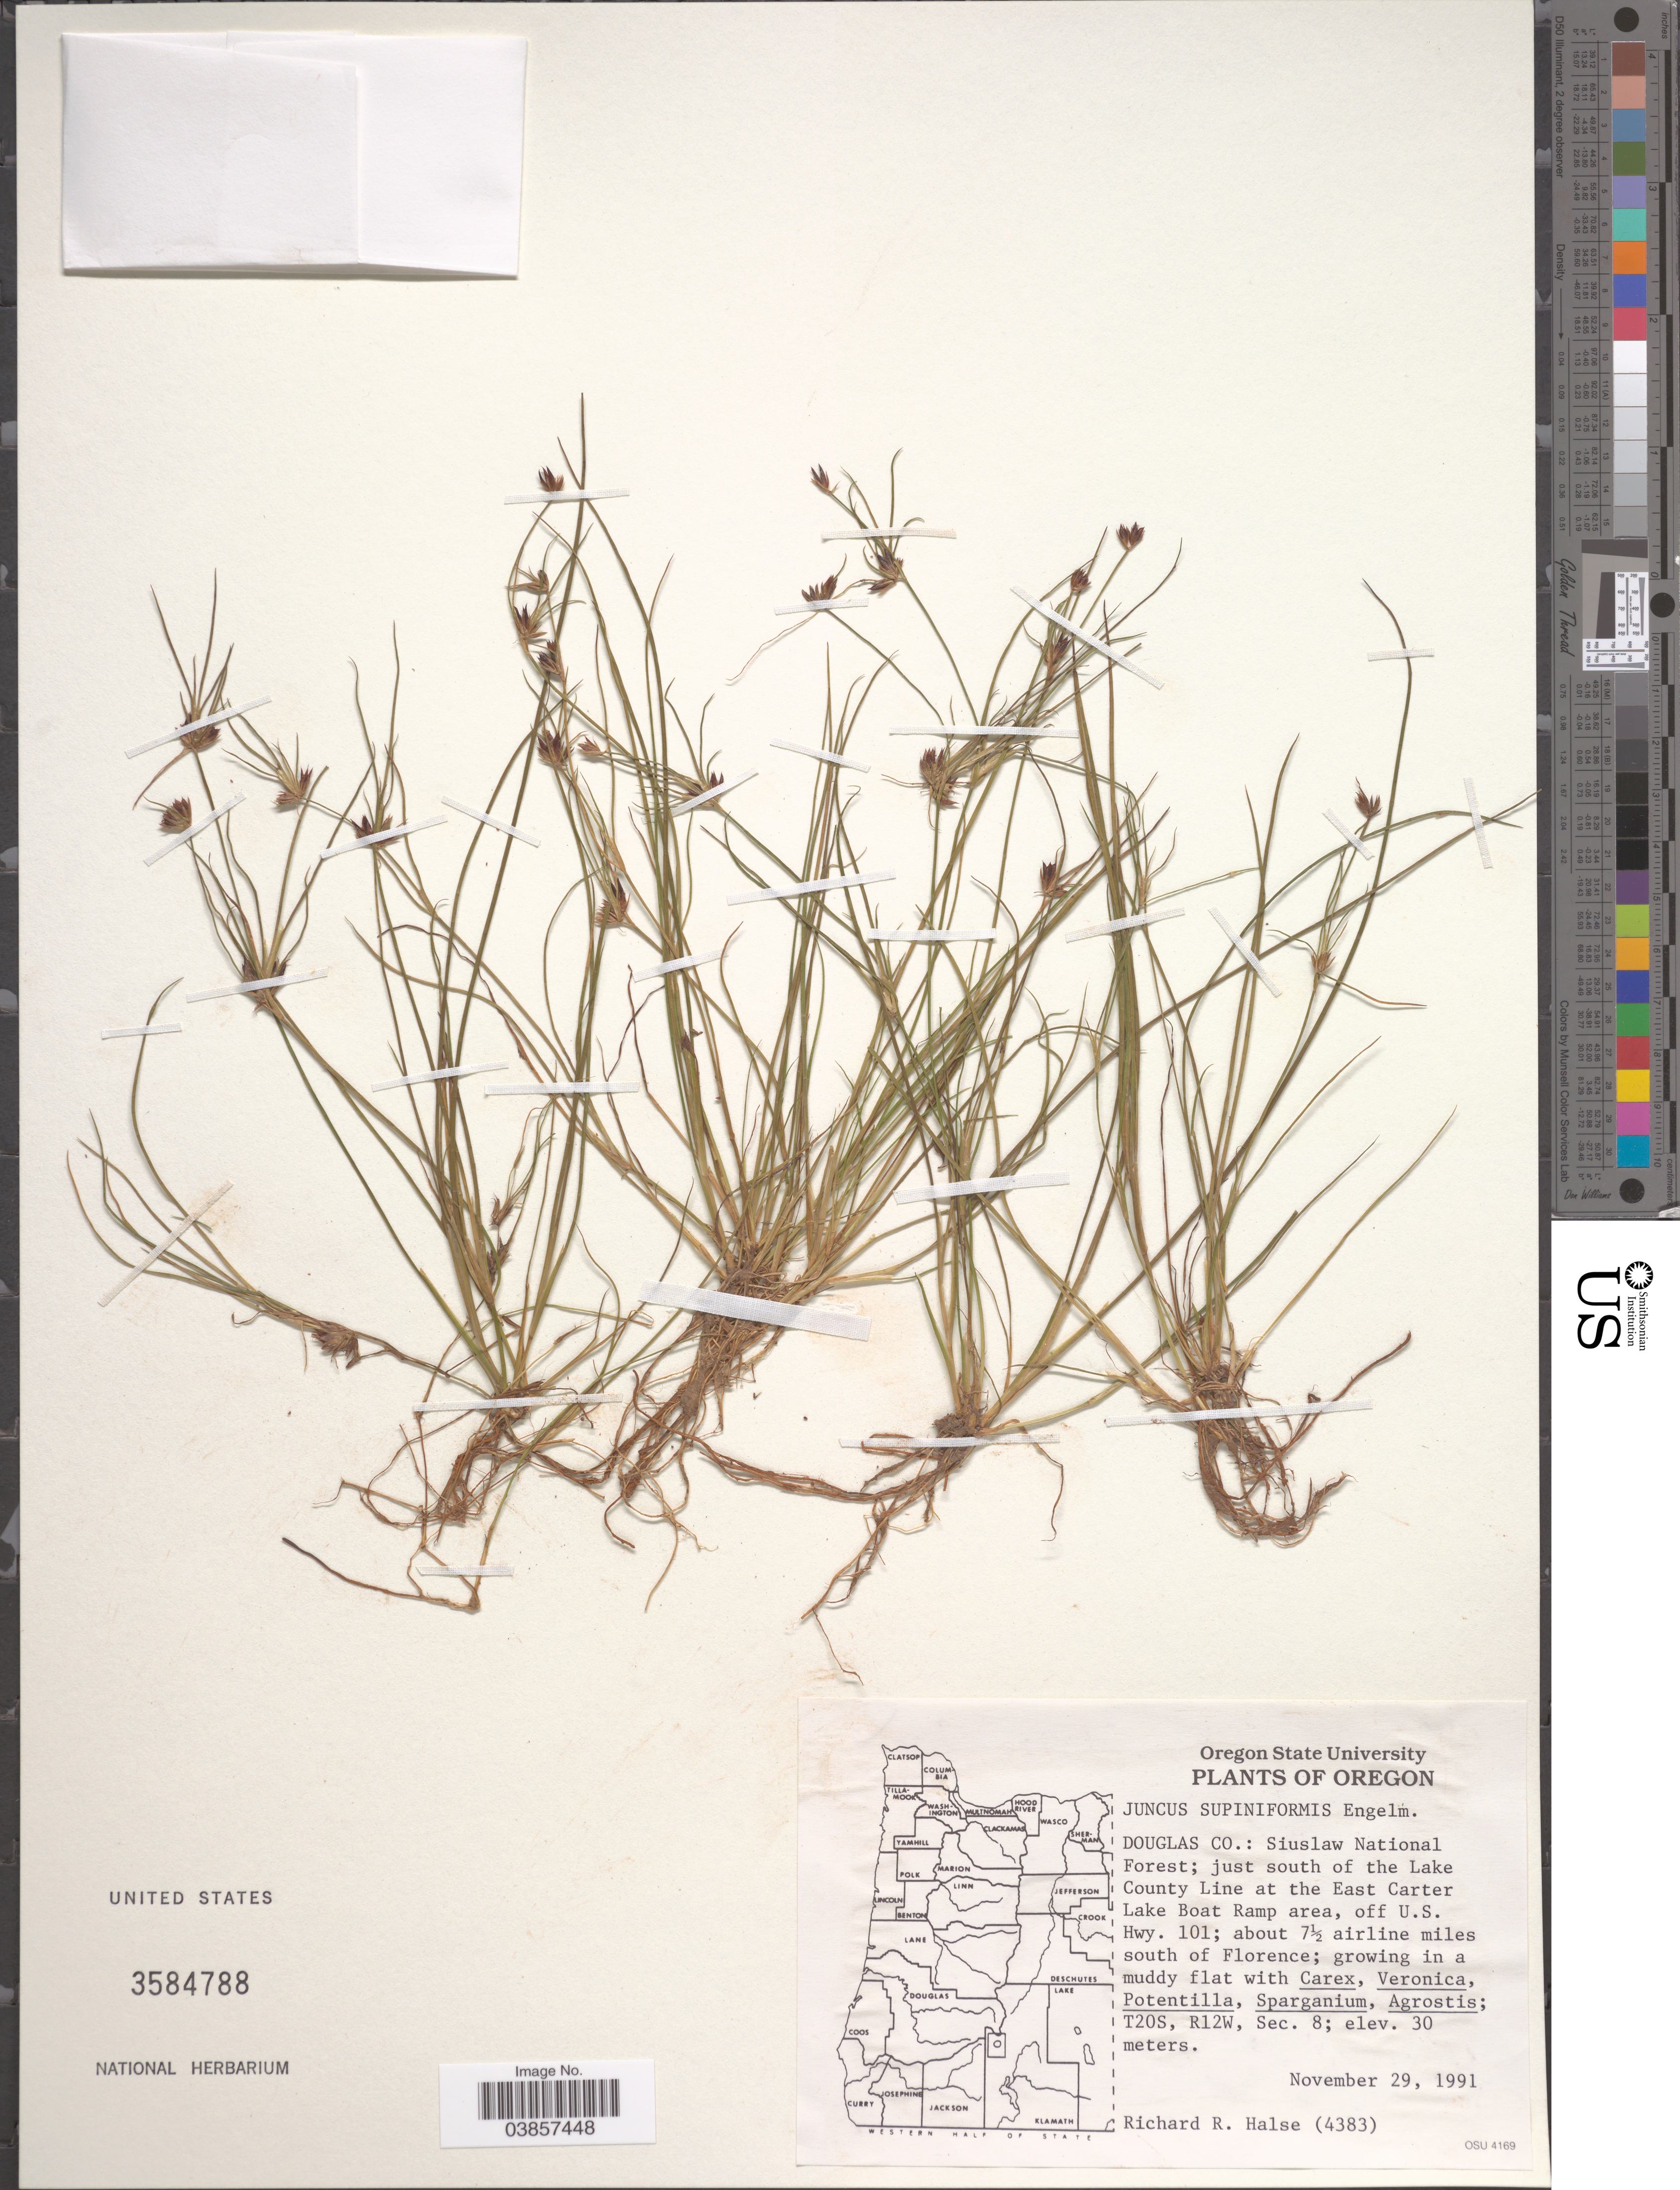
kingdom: Plantae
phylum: Tracheophyta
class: Liliopsida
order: Poales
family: Juncaceae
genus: Juncus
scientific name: Juncus supiniformis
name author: Engelm.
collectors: R. Halse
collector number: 4383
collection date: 1991-11-29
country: United States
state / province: Oregon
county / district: Douglas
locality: Douglas Co.: Siuslaw National Forest; just south of the Lake County Line at the East Carter Lake Boat Ramp area, off U.S. Hwy. 101; about 7½ airline miles south of Florence. T20S, R12W, Sec. 8.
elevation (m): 30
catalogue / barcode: US 3584788